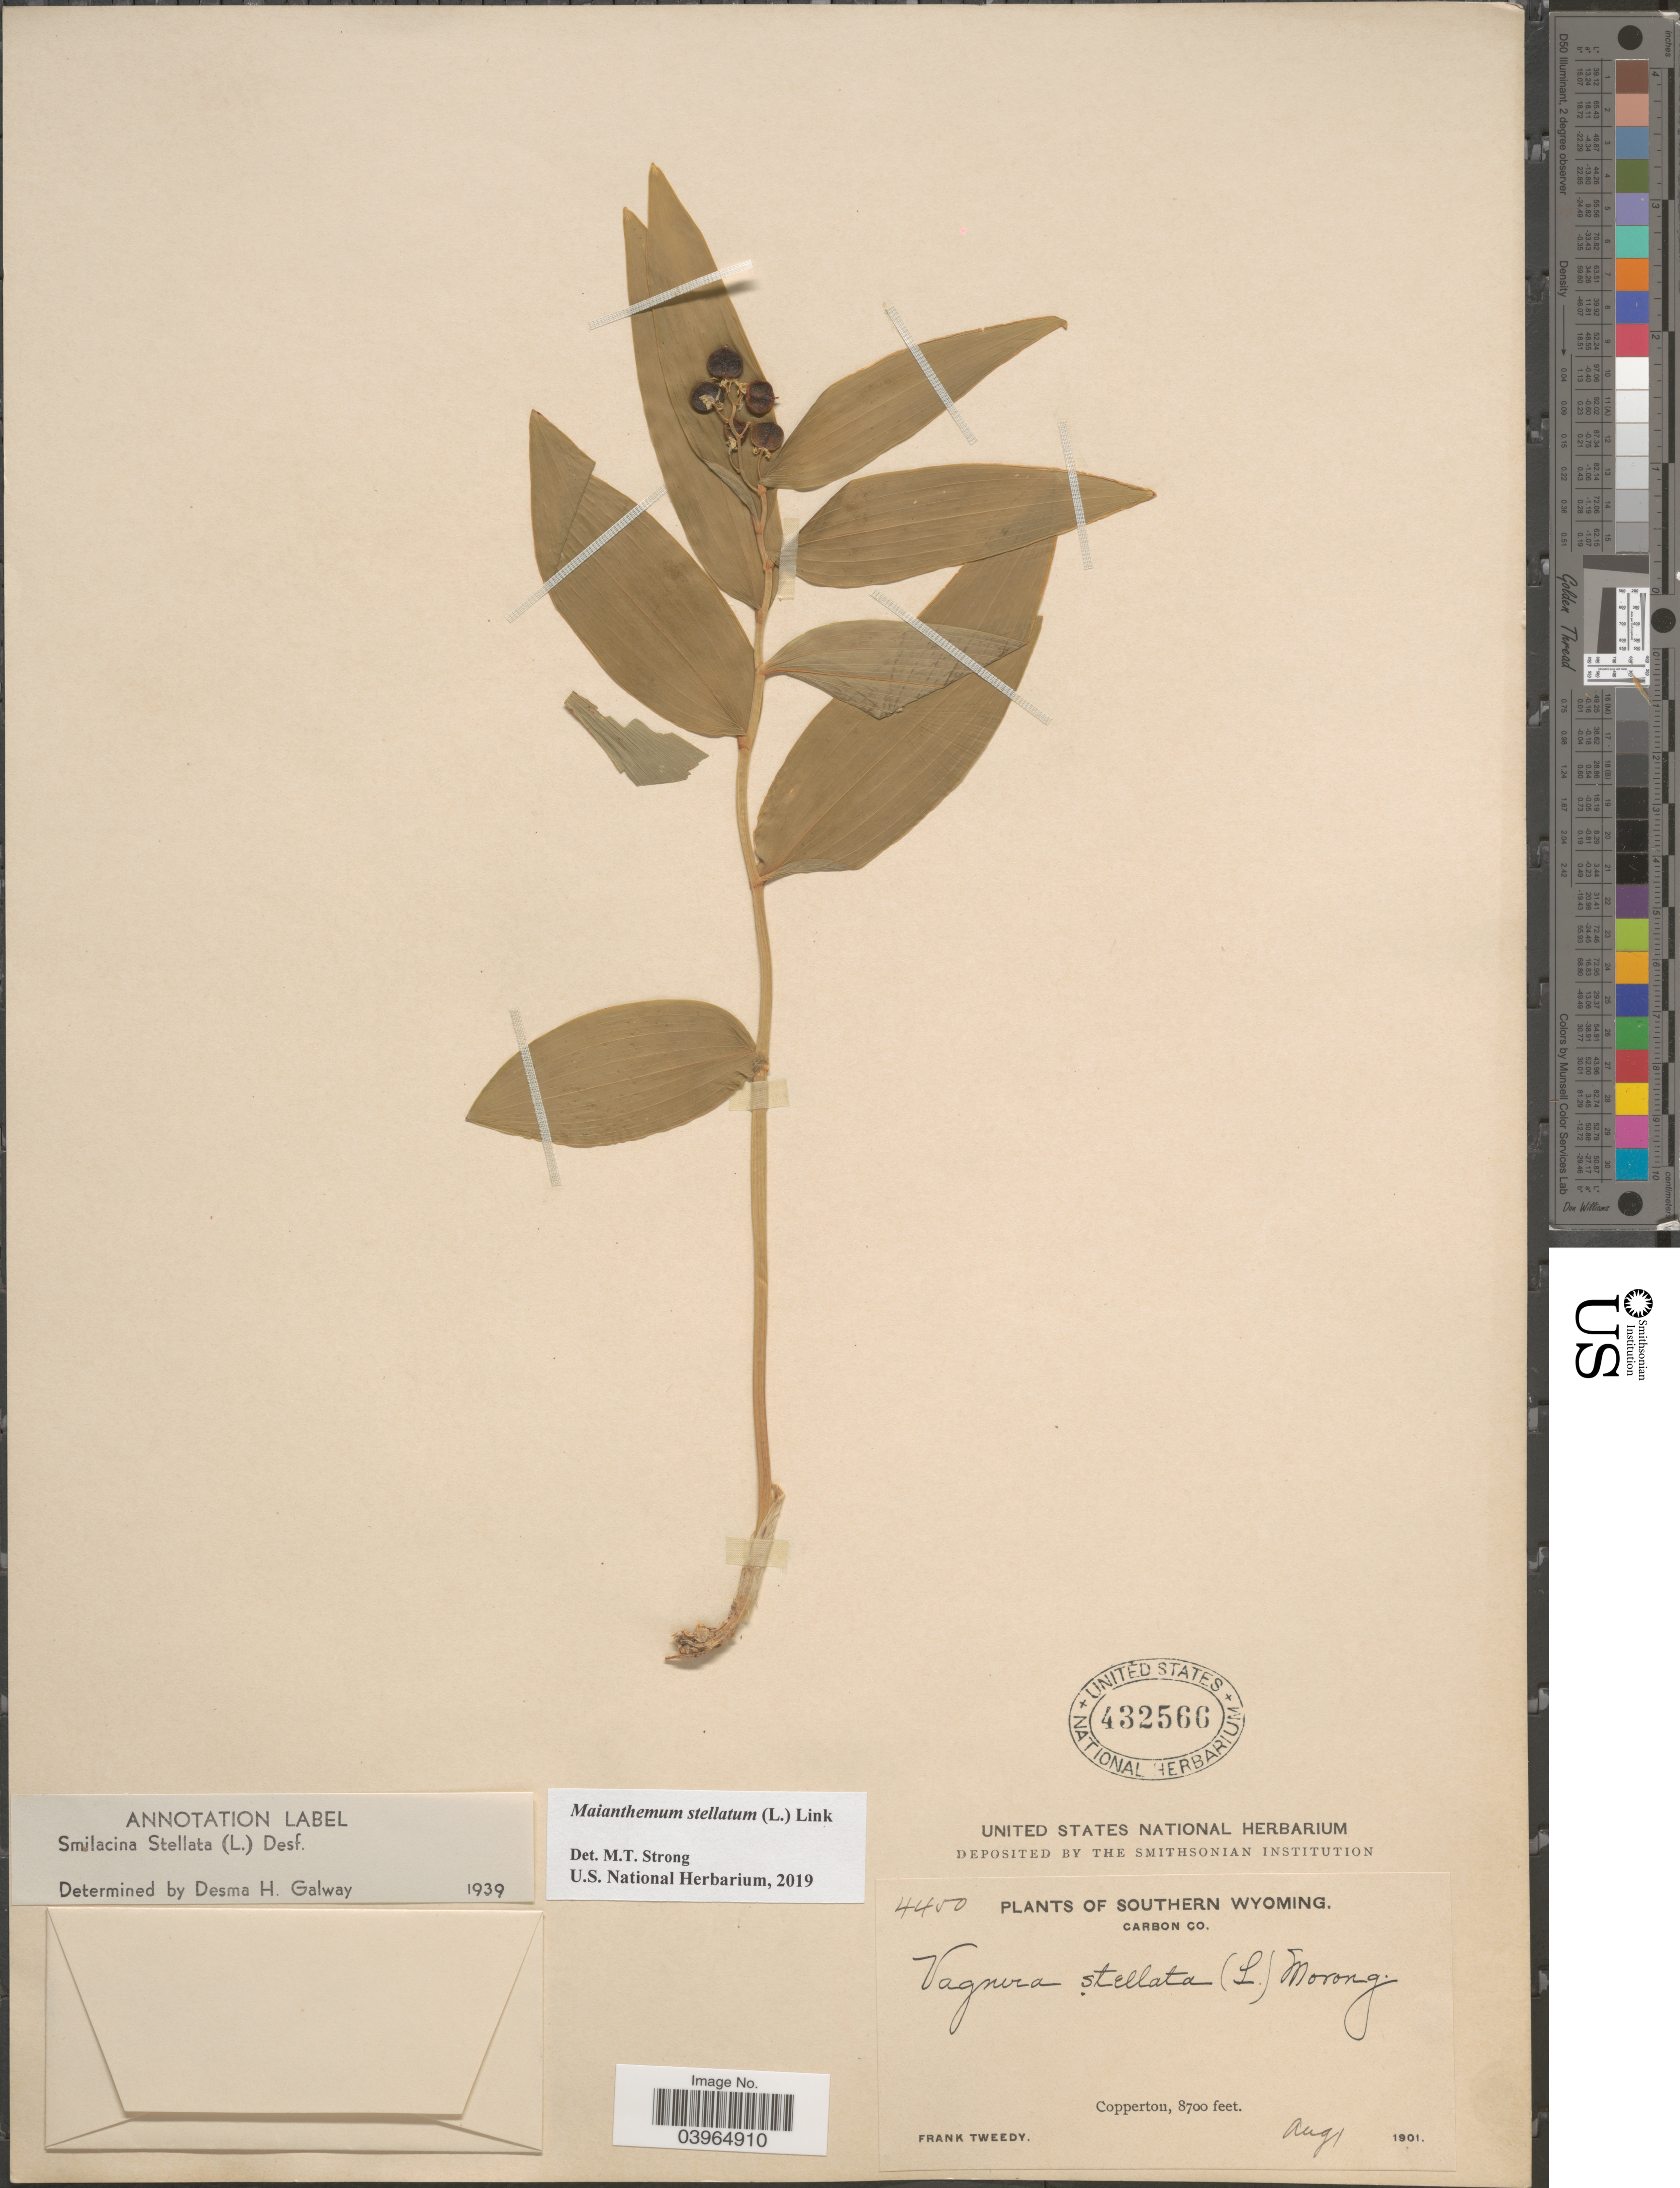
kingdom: Plantae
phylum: Tracheophyta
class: Liliopsida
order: Asparagales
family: Asparagaceae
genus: Maianthemum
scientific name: Maianthemum stellatum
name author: (L.) Link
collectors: F. Tweedy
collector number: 4450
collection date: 1901-08-01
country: United States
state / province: Wyoming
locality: Southern Wyoming. Carbon Co. Copperton.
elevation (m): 2652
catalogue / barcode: US 432566